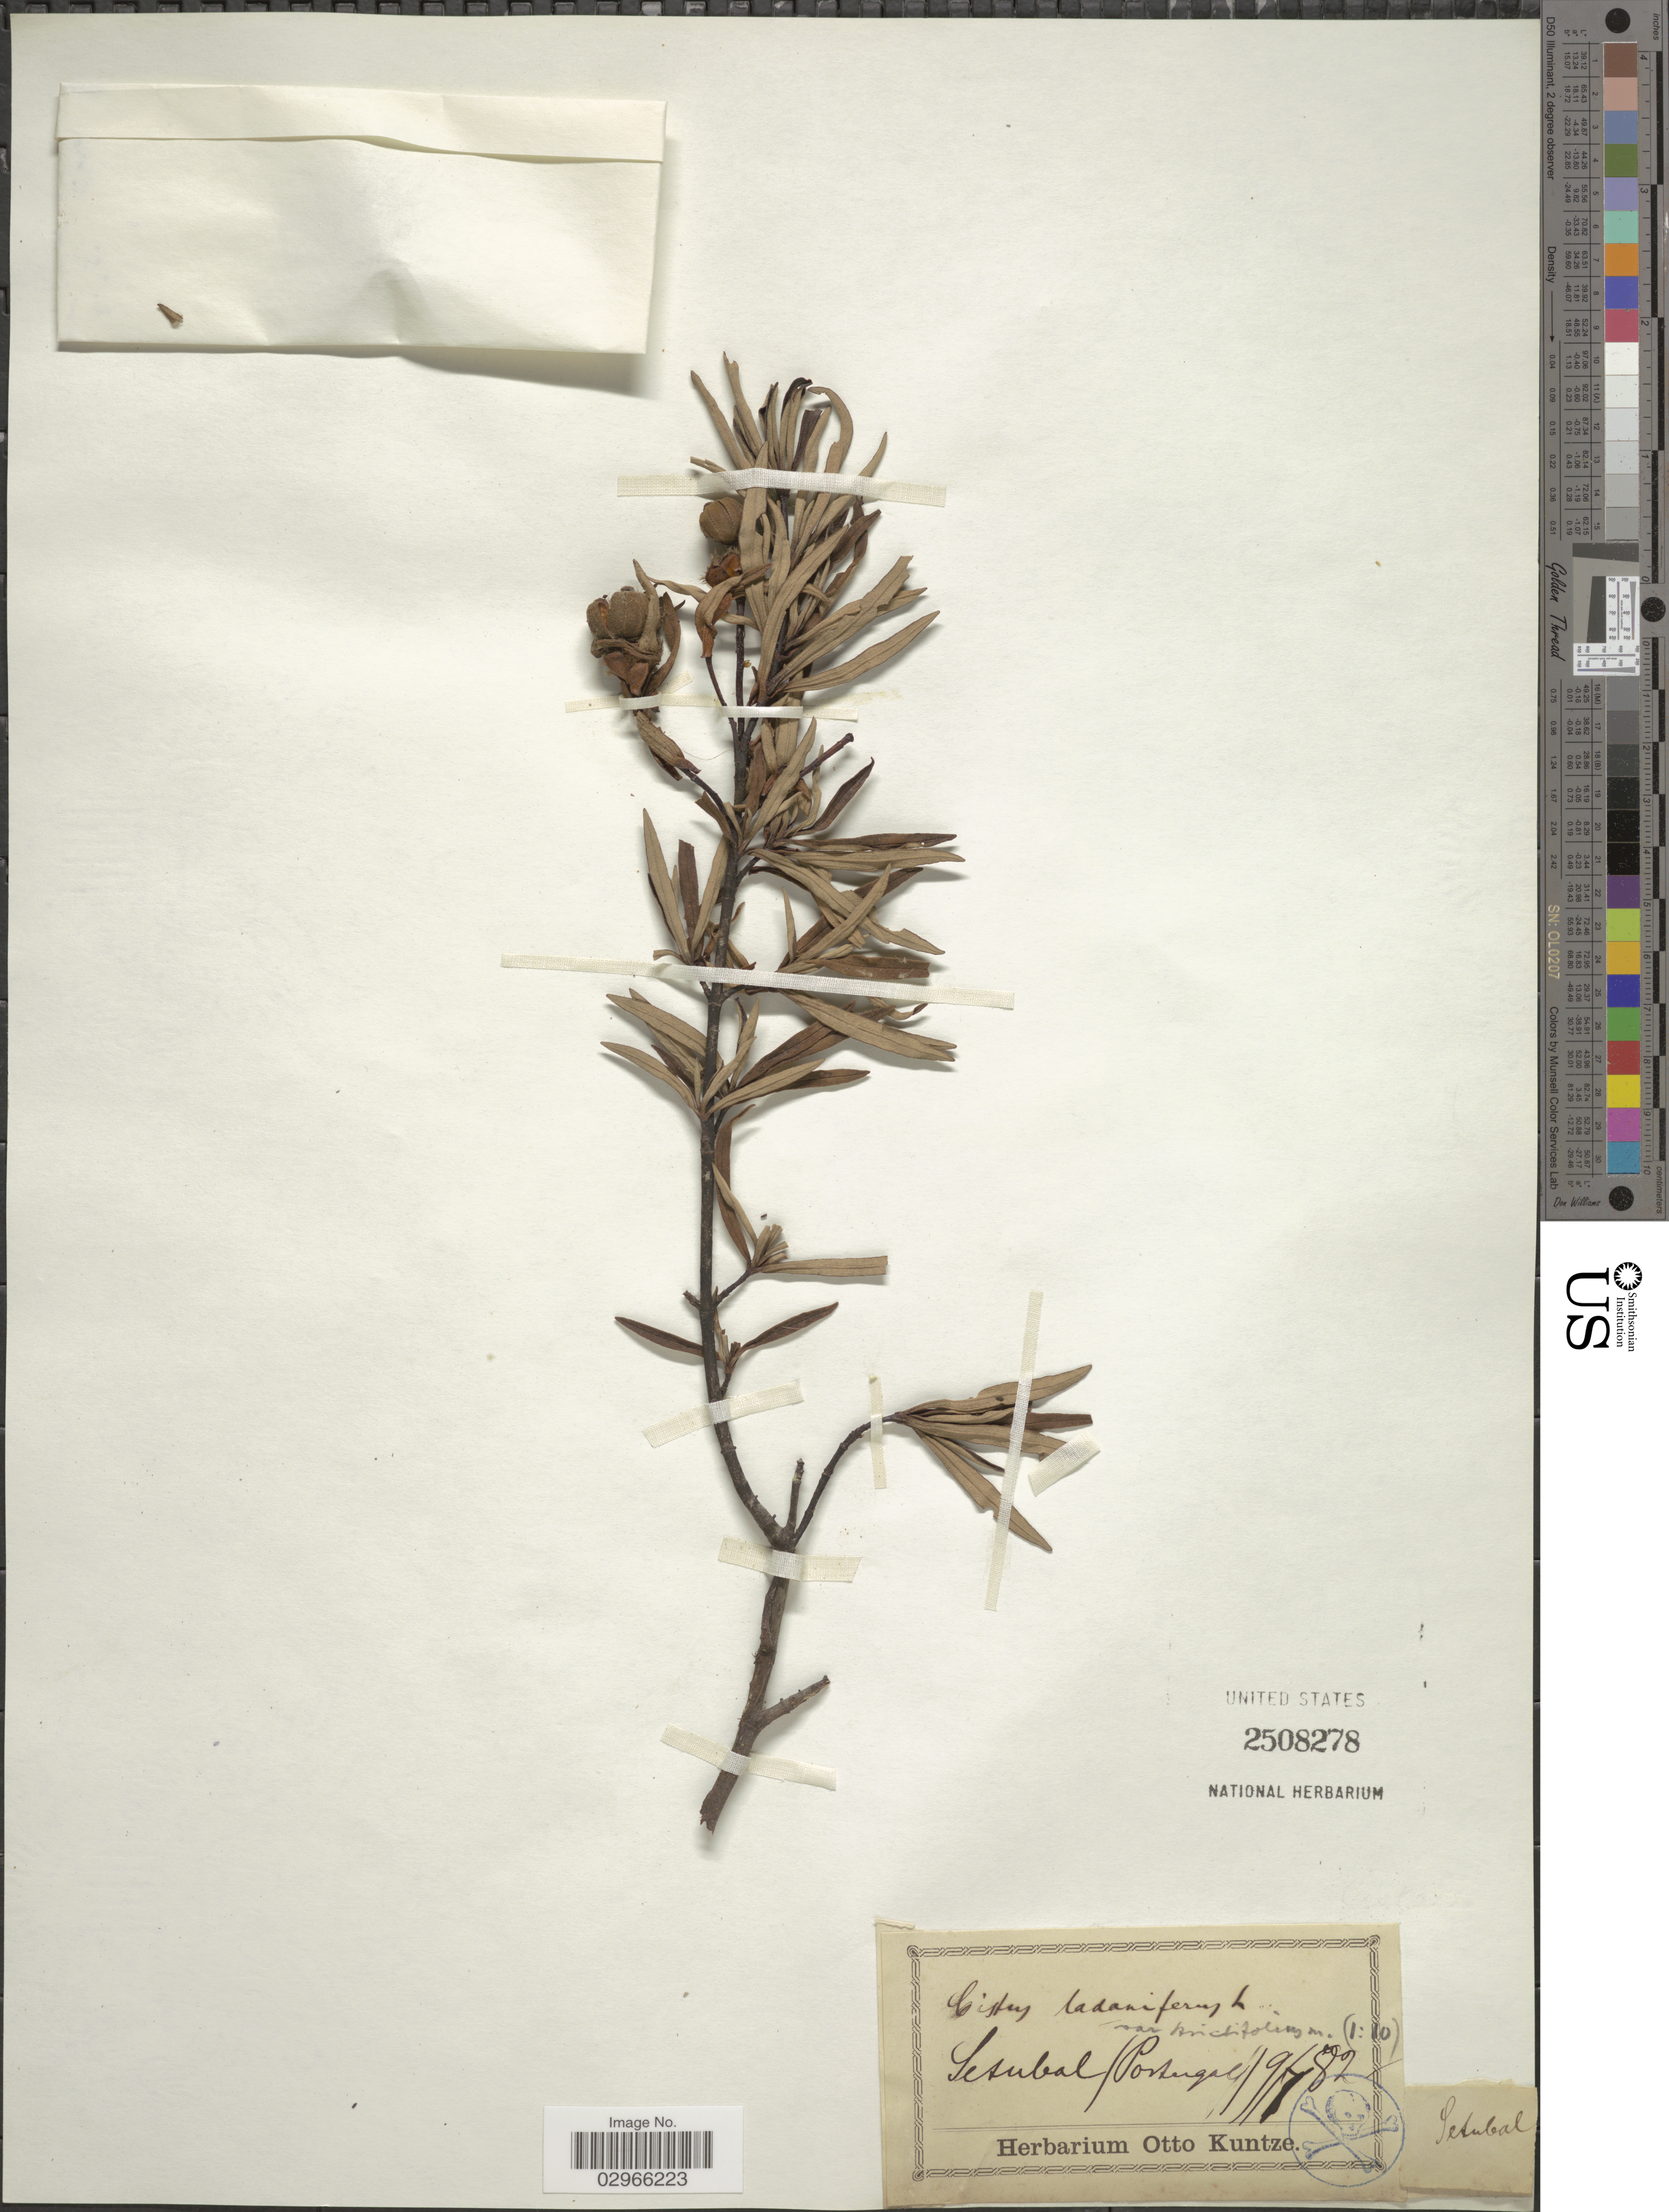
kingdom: Plantae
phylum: Tracheophyta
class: Magnoliopsida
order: Malvales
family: Cistaceae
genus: Cistus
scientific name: Cistus ladanifer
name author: L.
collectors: ex herb. Otto Kuntze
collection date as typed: Transcribed d/m/y: /9/82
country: Portugal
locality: Setubal.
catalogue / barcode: US 2508278